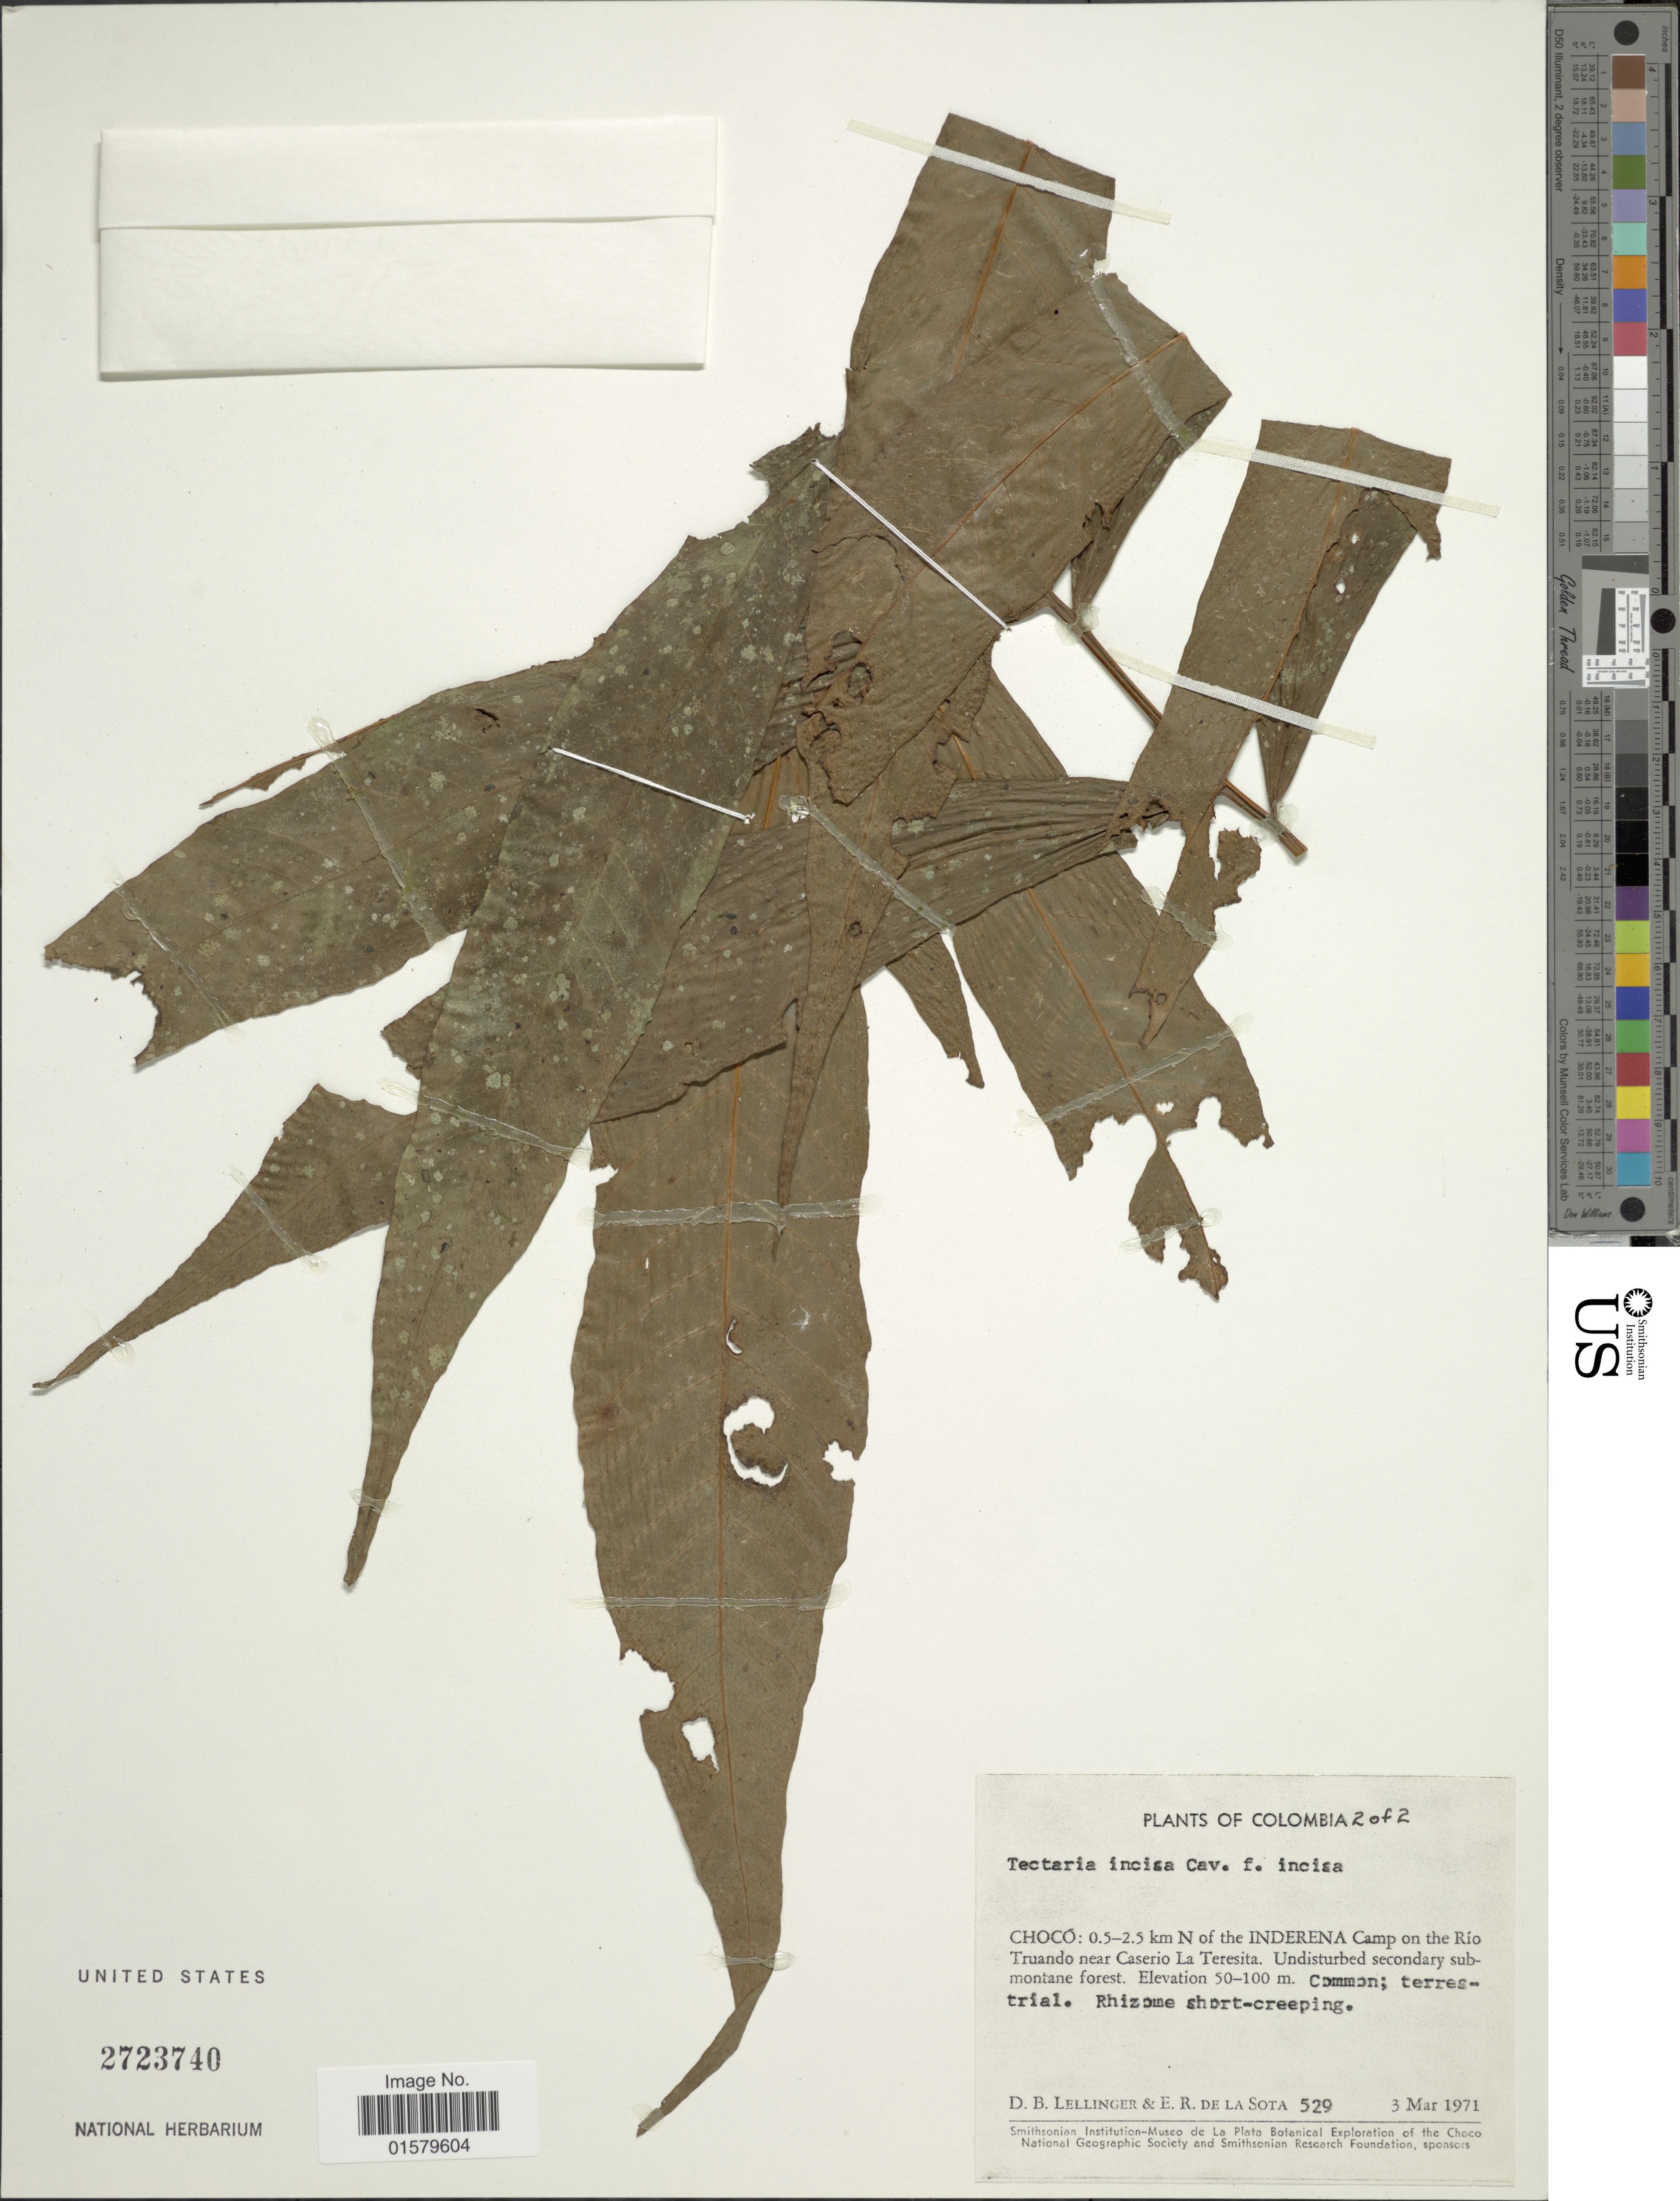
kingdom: Plantae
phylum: Tracheophyta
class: Polypodiopsida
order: Polypodiales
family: Tectariaceae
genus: Tectaria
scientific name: Tectaria darienensis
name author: A. Rojas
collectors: D. B. Lellinger & E. R. de la Sota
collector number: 529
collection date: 1971-03-03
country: Colombia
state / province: Chocó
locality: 0.5 - 2.5 km N of the Inderena Camp on the Rio Truando near Caserio La Teresita. Undisturbed secondary submontane forest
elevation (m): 50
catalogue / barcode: US 2723740